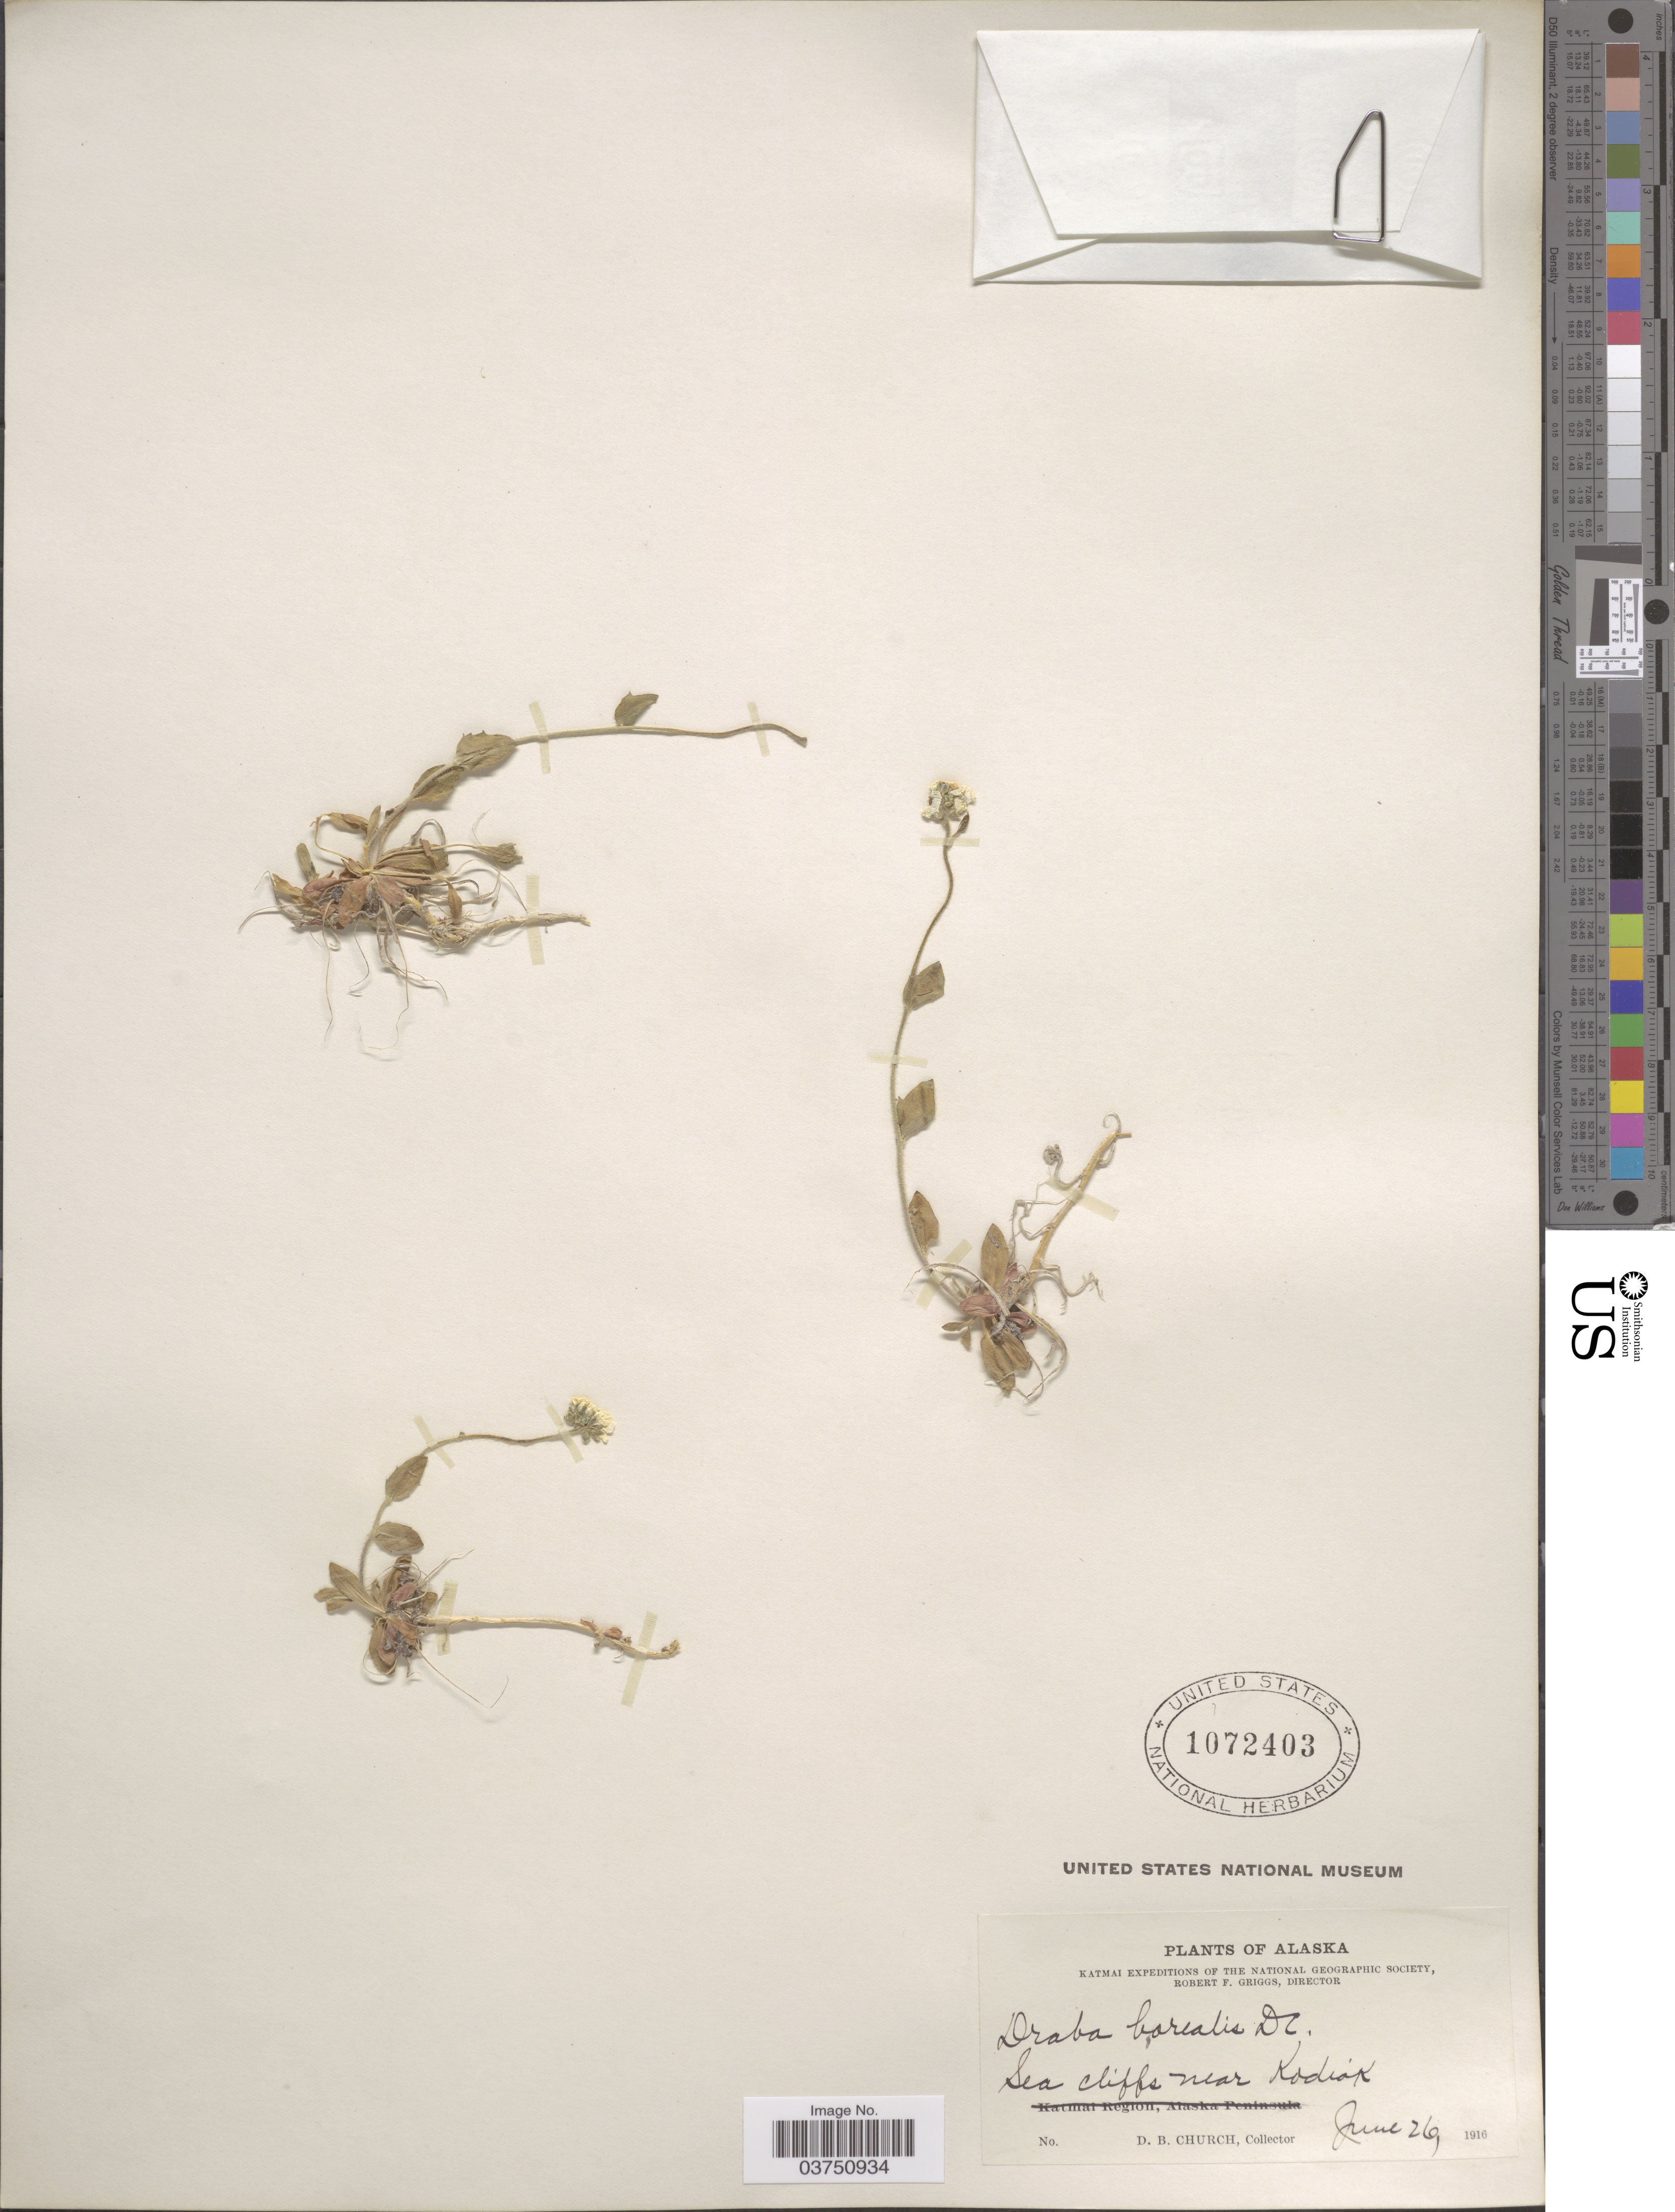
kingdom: Plantae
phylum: Tracheophyta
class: Magnoliopsida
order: Brassicales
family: Brassicaceae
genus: Draba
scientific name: Draba borealis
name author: DC.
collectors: D. Church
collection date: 1916-06-26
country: United States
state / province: Alaska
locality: Sea cliffs near Kodiak.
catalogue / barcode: US 1072403